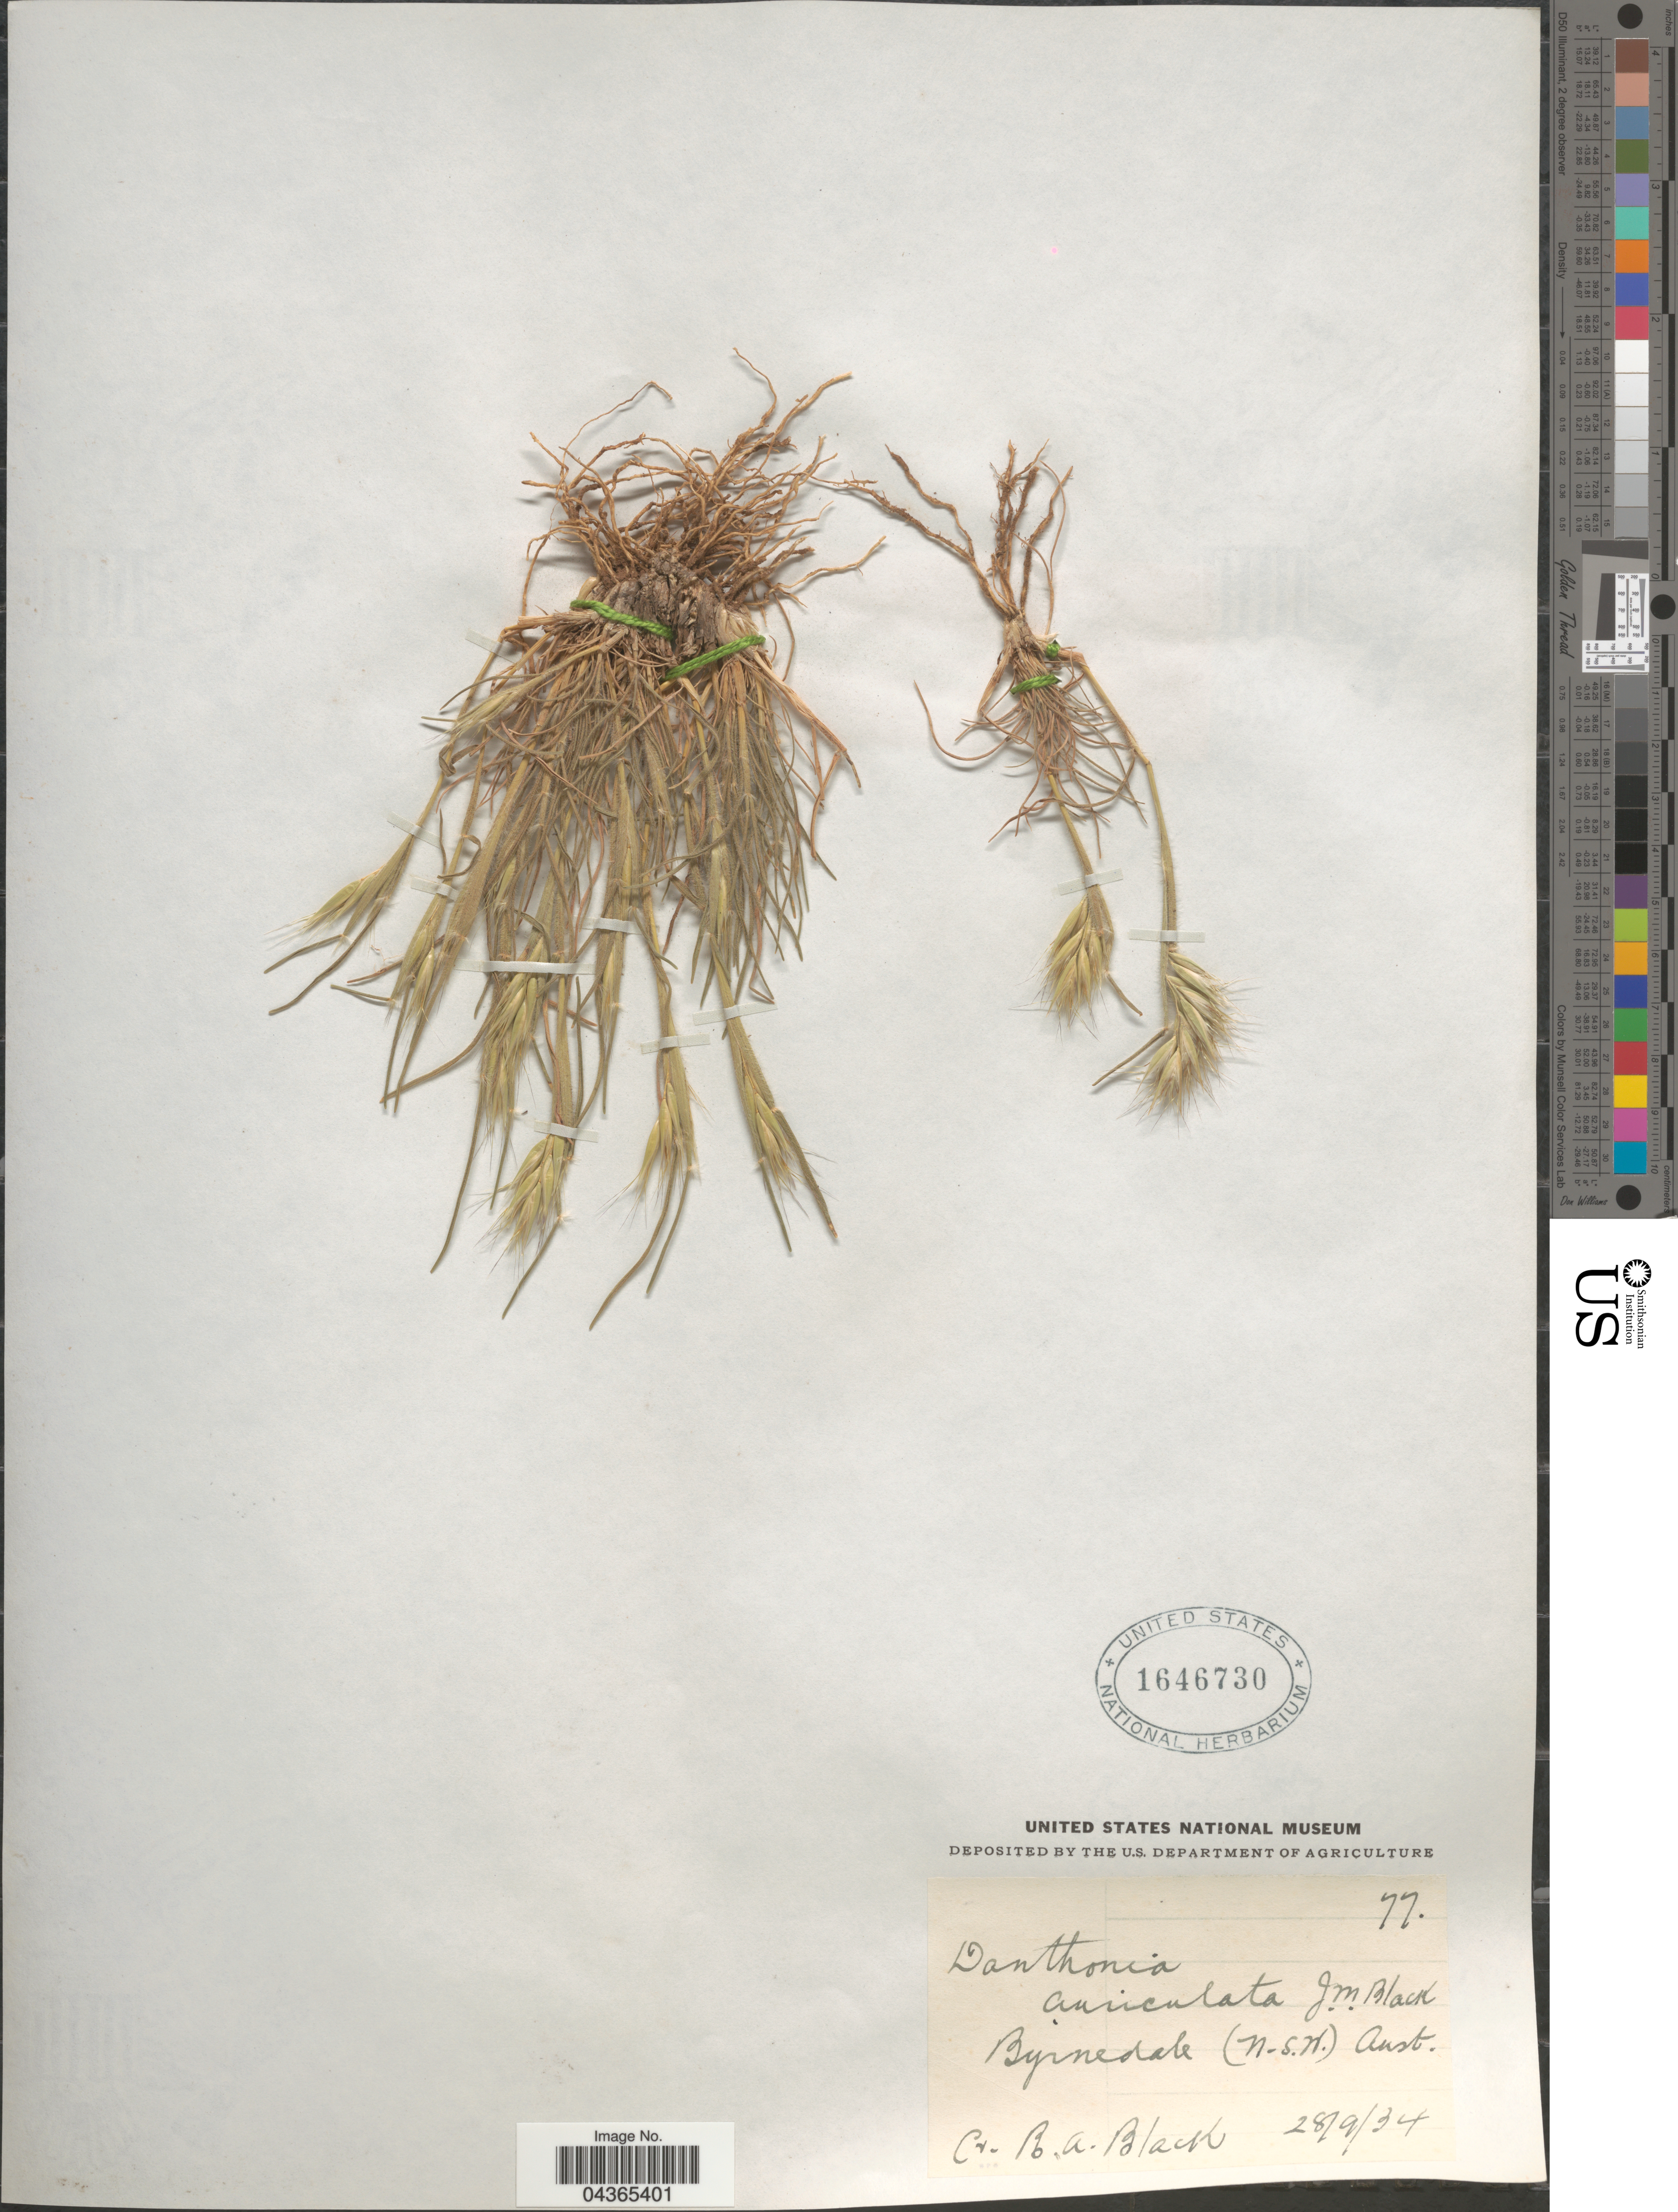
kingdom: Plantae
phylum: Tracheophyta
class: Liliopsida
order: Poales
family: Poaceae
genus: Rytidosperma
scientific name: Rytidosperma auriculatum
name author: (J.M. Black) Connor & Edgar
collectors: R. A. Black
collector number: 77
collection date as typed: Transcribed d/m/y: 28/9/34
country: Australia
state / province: New South Wales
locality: Byrnedale.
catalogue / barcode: US 1646730